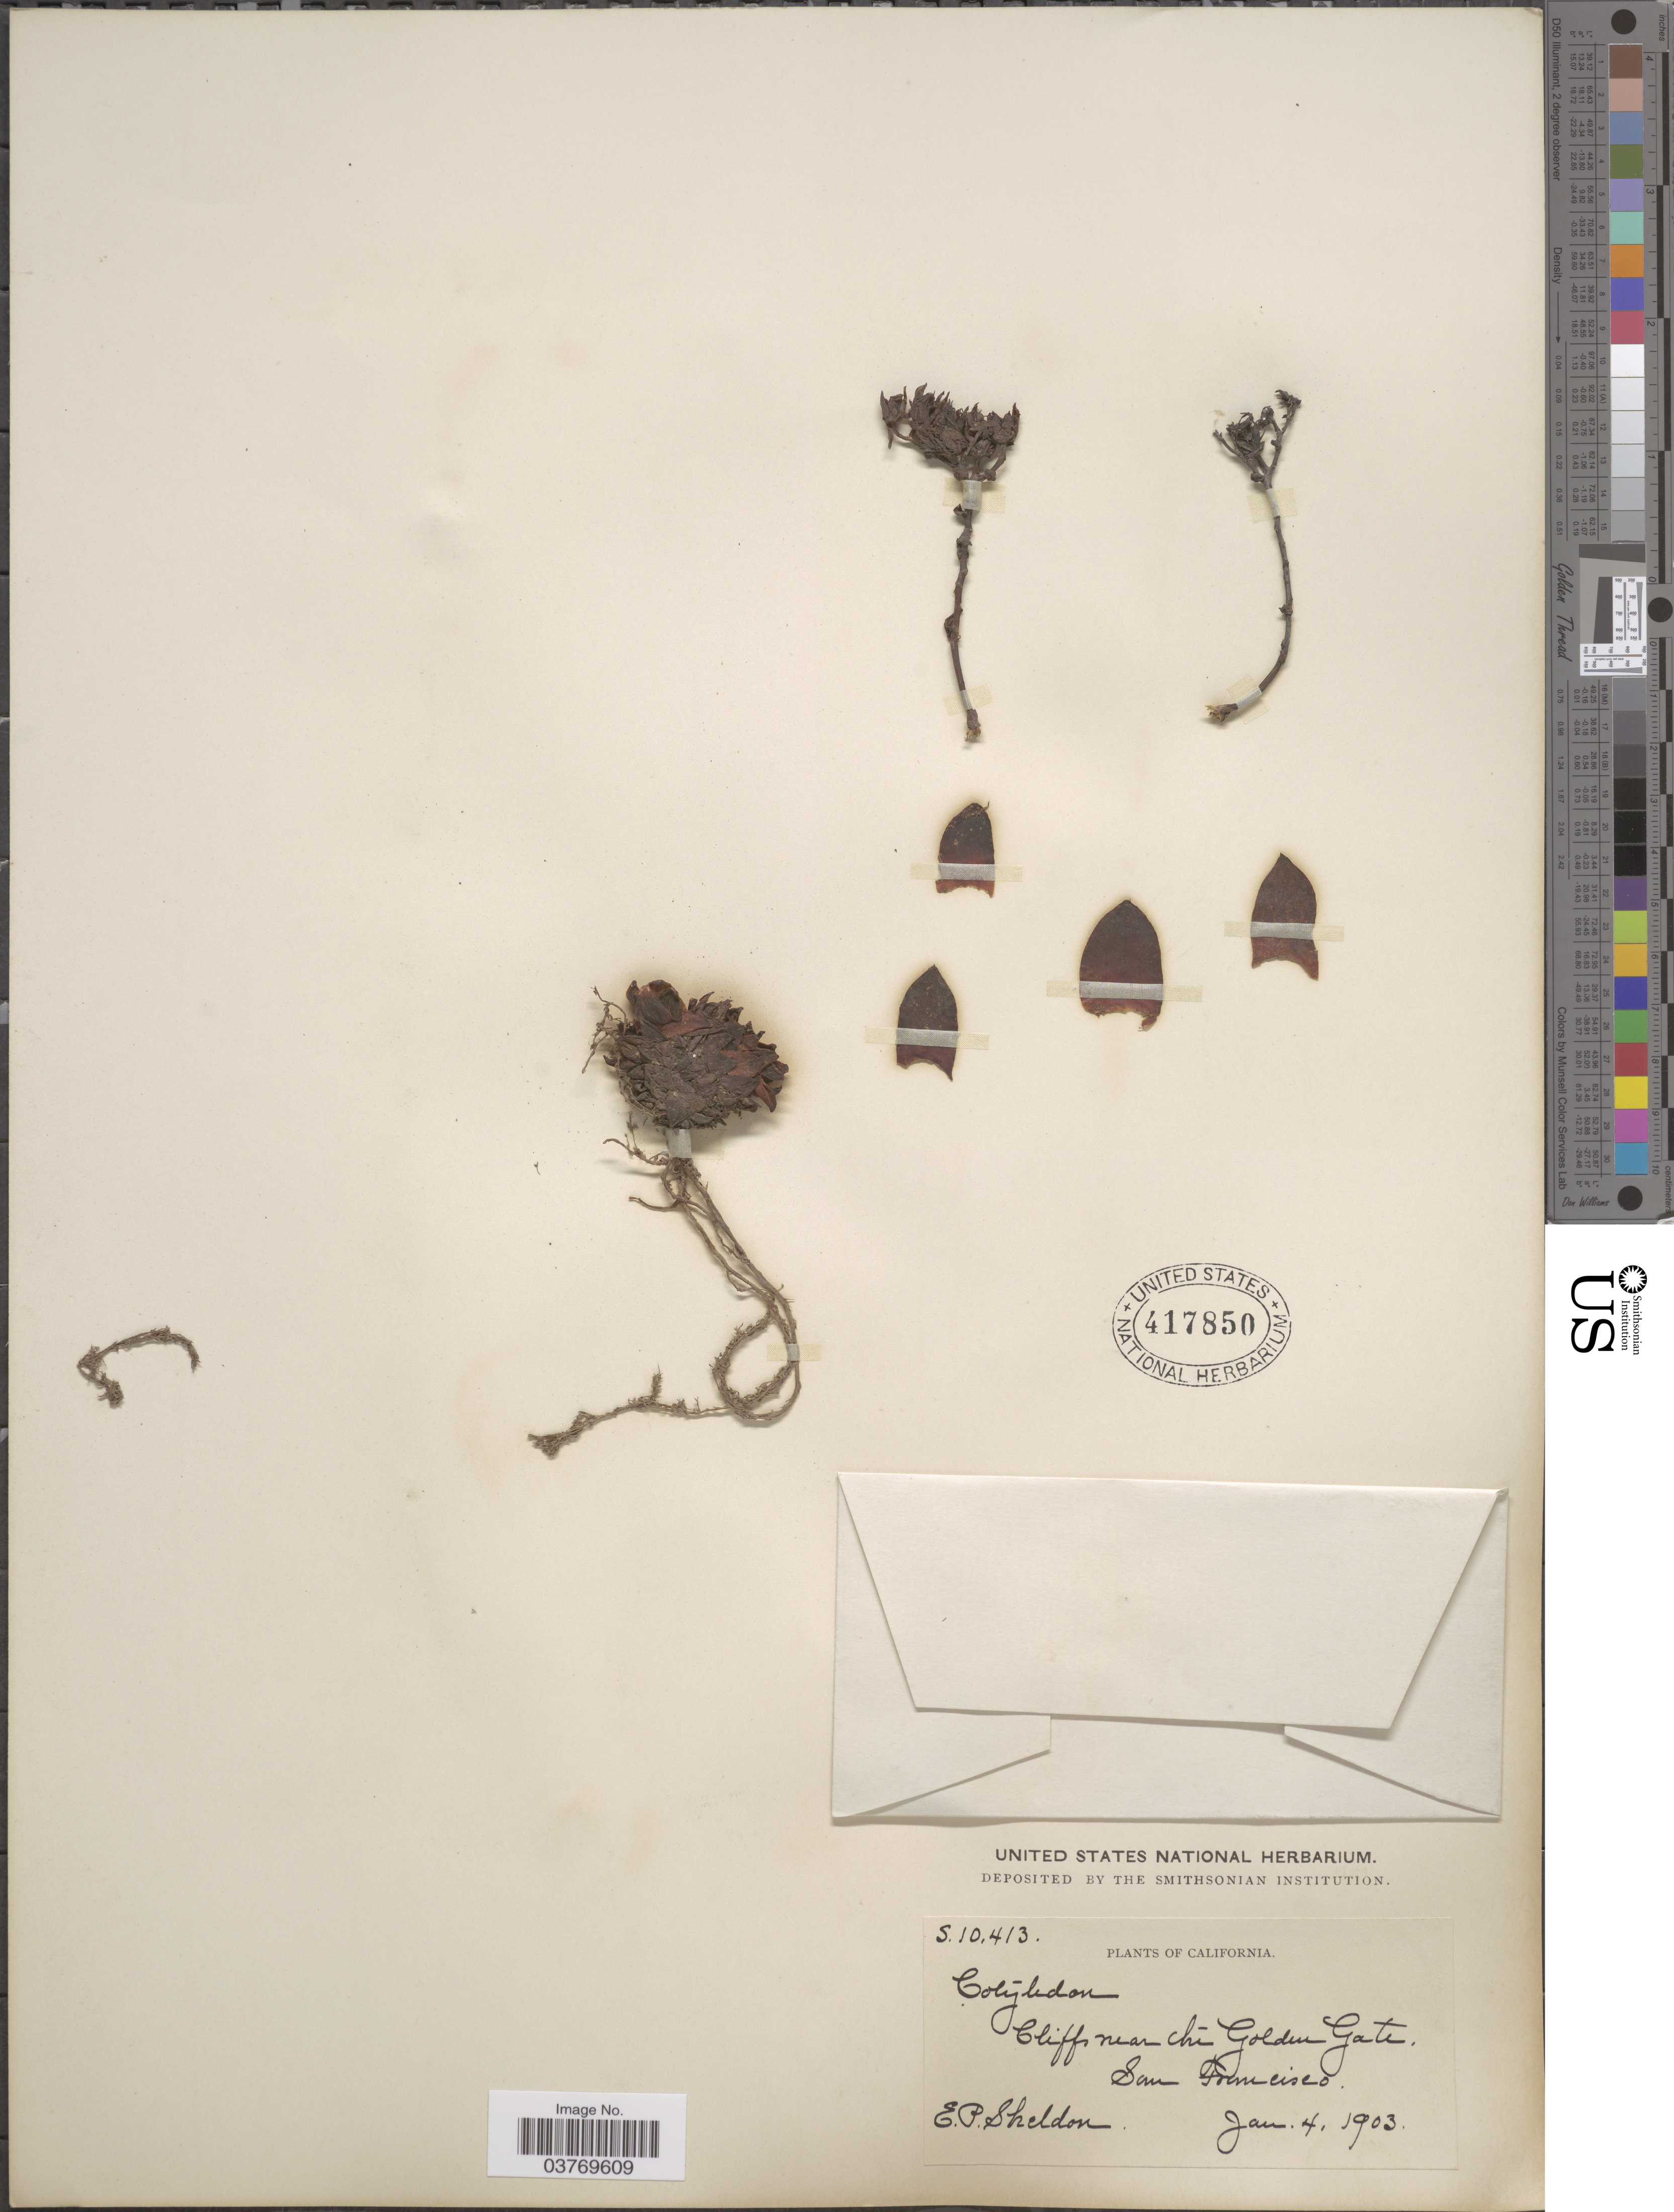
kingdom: Plantae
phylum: Tracheophyta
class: Magnoliopsida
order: Saxifragales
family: Crassulaceae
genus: Dudleya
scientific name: Dudleya compacta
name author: Rose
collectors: E. P. Sheldon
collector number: S10413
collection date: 1903-01-04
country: United States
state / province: California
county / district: San Francisco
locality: Cliffs near the Golden Gate. San Francisco.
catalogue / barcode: US 417850